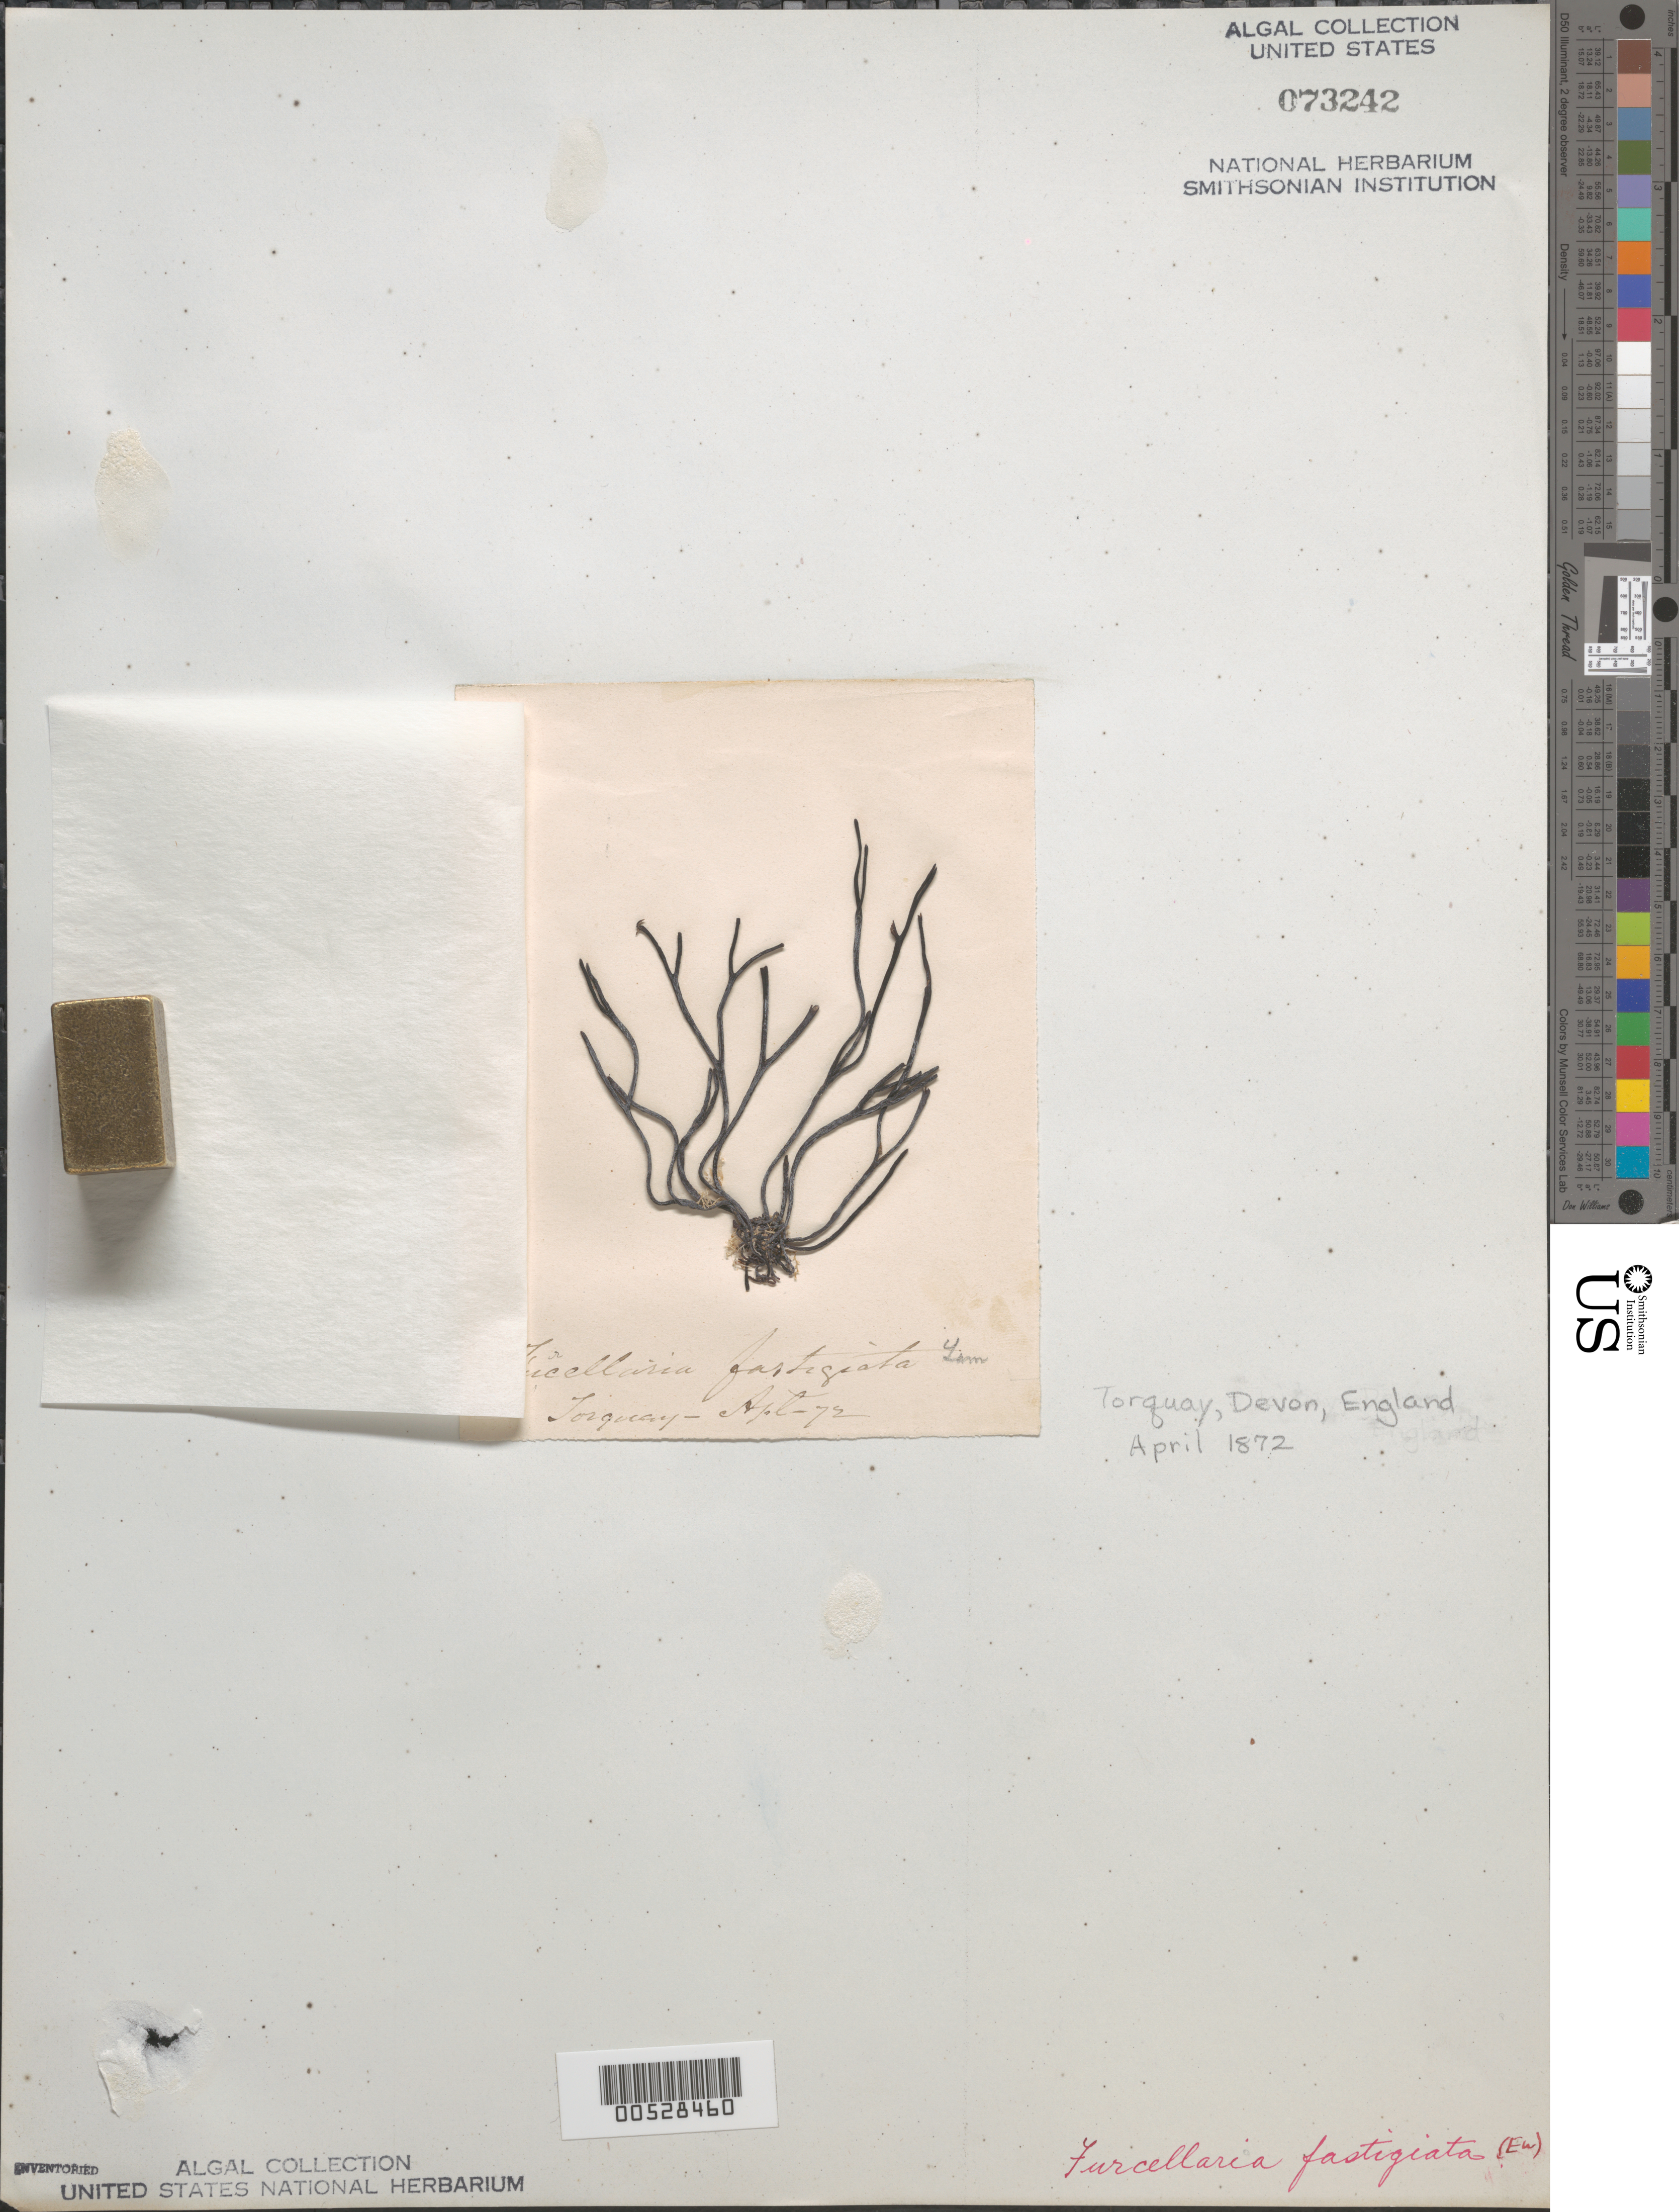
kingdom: Plantae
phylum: Rhodophyta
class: Florideophyceae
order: Gigartinales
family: Furcellariaceae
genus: Furcellaria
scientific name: Furcellaria lumbricalis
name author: (Hudson) J.V.Lamouroux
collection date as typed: Apr 1872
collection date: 1872-04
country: United Kingdom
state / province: England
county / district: Devon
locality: Torquay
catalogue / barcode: US 73242